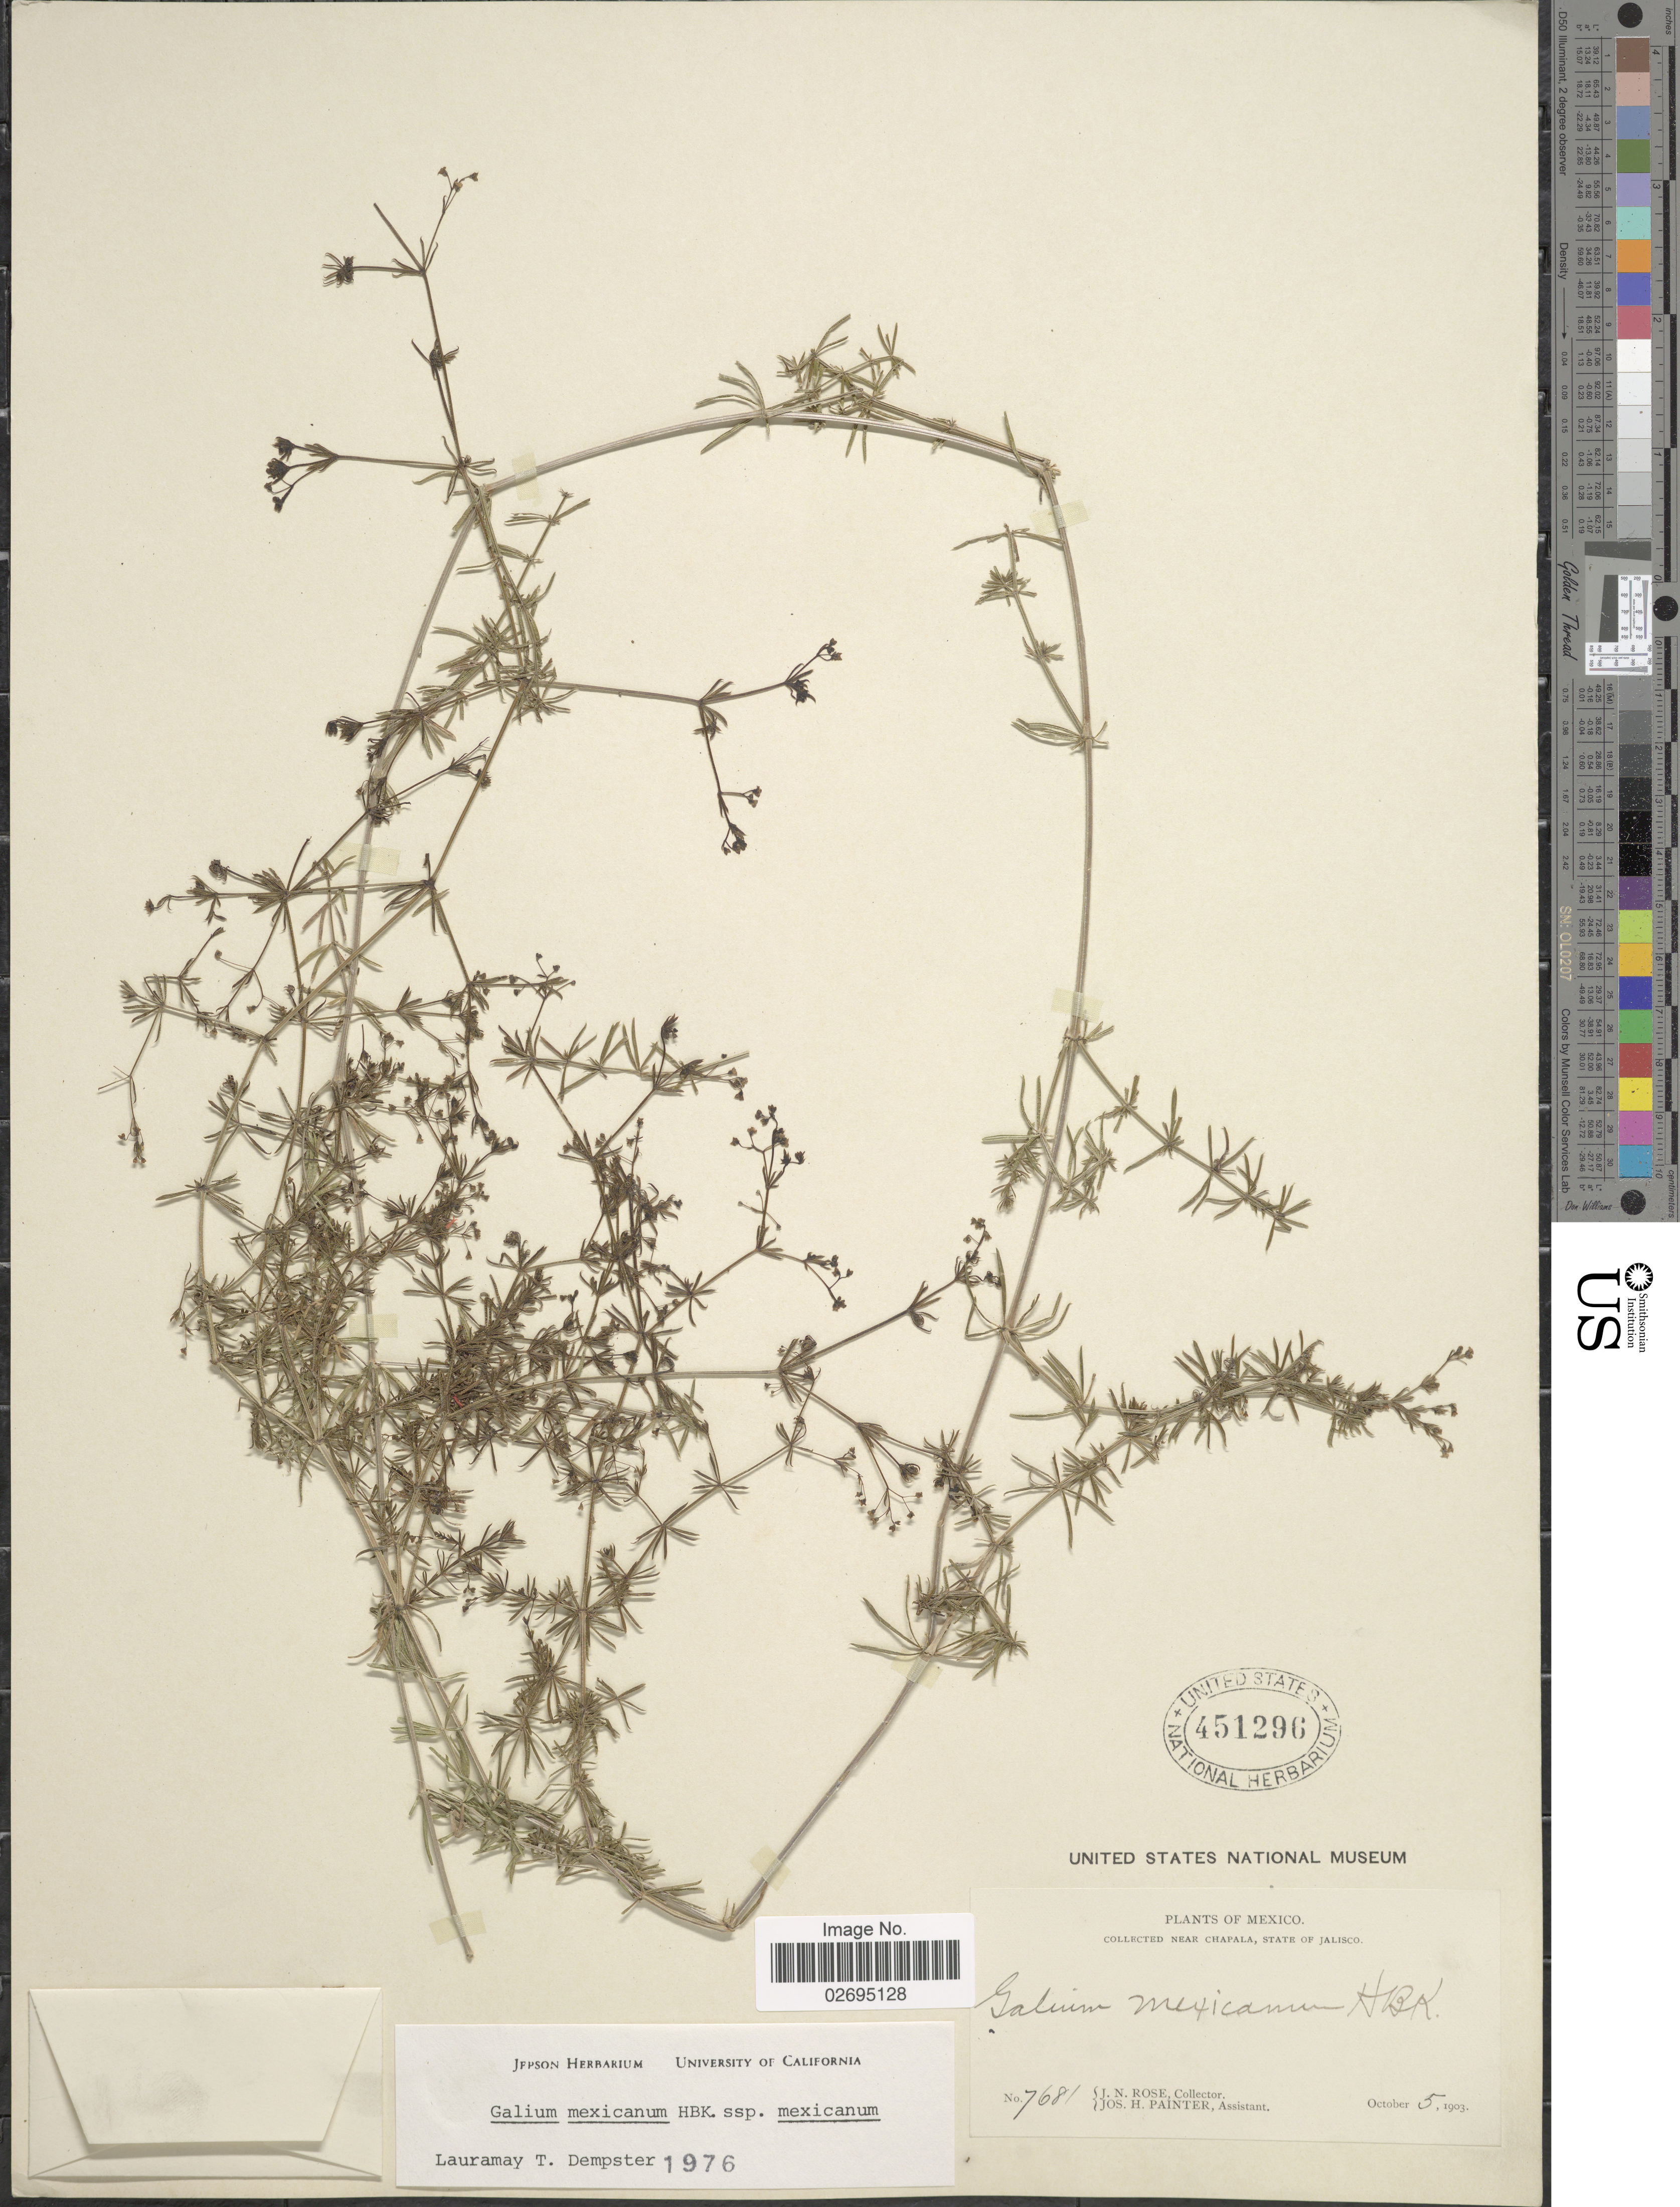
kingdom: Plantae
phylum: Tracheophyta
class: Magnoliopsida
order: Gentianales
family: Rubiaceae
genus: Galium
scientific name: Galium mexicanum subsp. mexicanum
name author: Kunth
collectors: J. N. Rose & J. H. Painter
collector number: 7681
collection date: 1903-10-05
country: Mexico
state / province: Jalisco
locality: Near Chapala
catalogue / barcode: US 451296